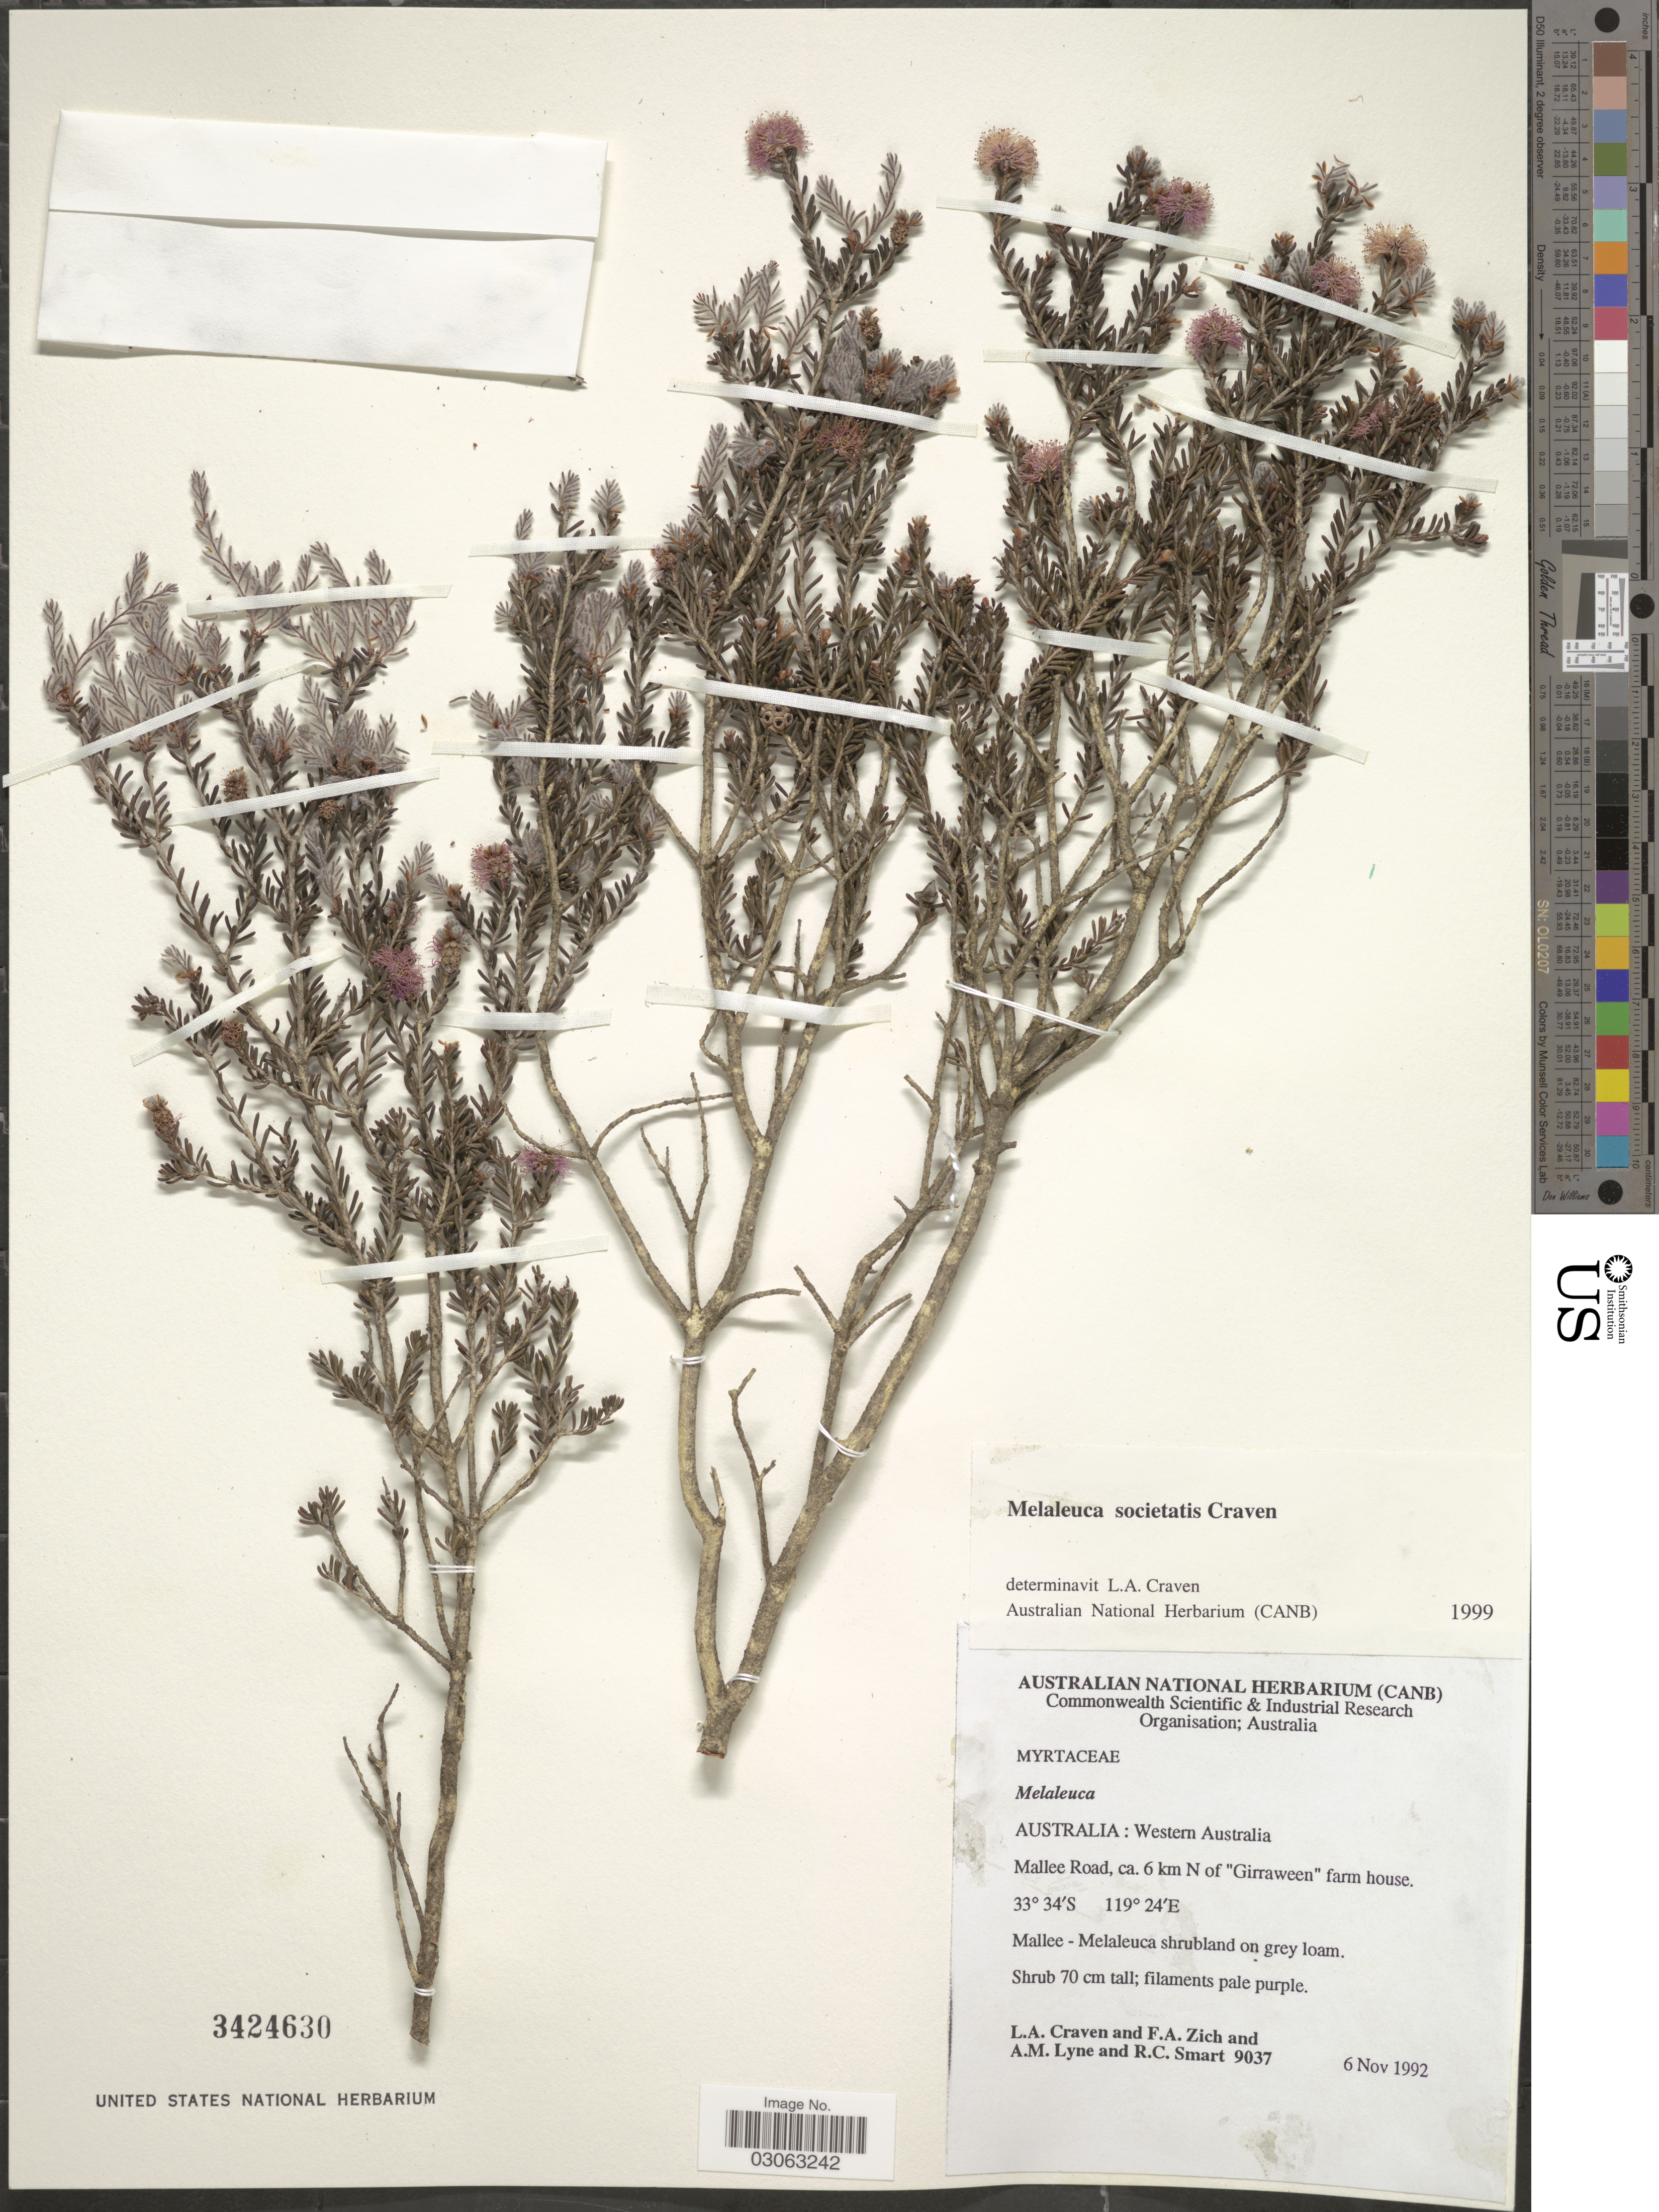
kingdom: Plantae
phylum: Tracheophyta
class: Magnoliopsida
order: Myrtales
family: Myrtaceae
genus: Melaleuca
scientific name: Melaleuca societatis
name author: Craven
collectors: L. A. Craven, F. Zich, A. Lyne & R. Smart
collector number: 9037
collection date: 1992-11-06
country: Australia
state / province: Western Australia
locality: Mallee Road, ca. 6 km N of "Girraween" farm house.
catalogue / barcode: US 3424630